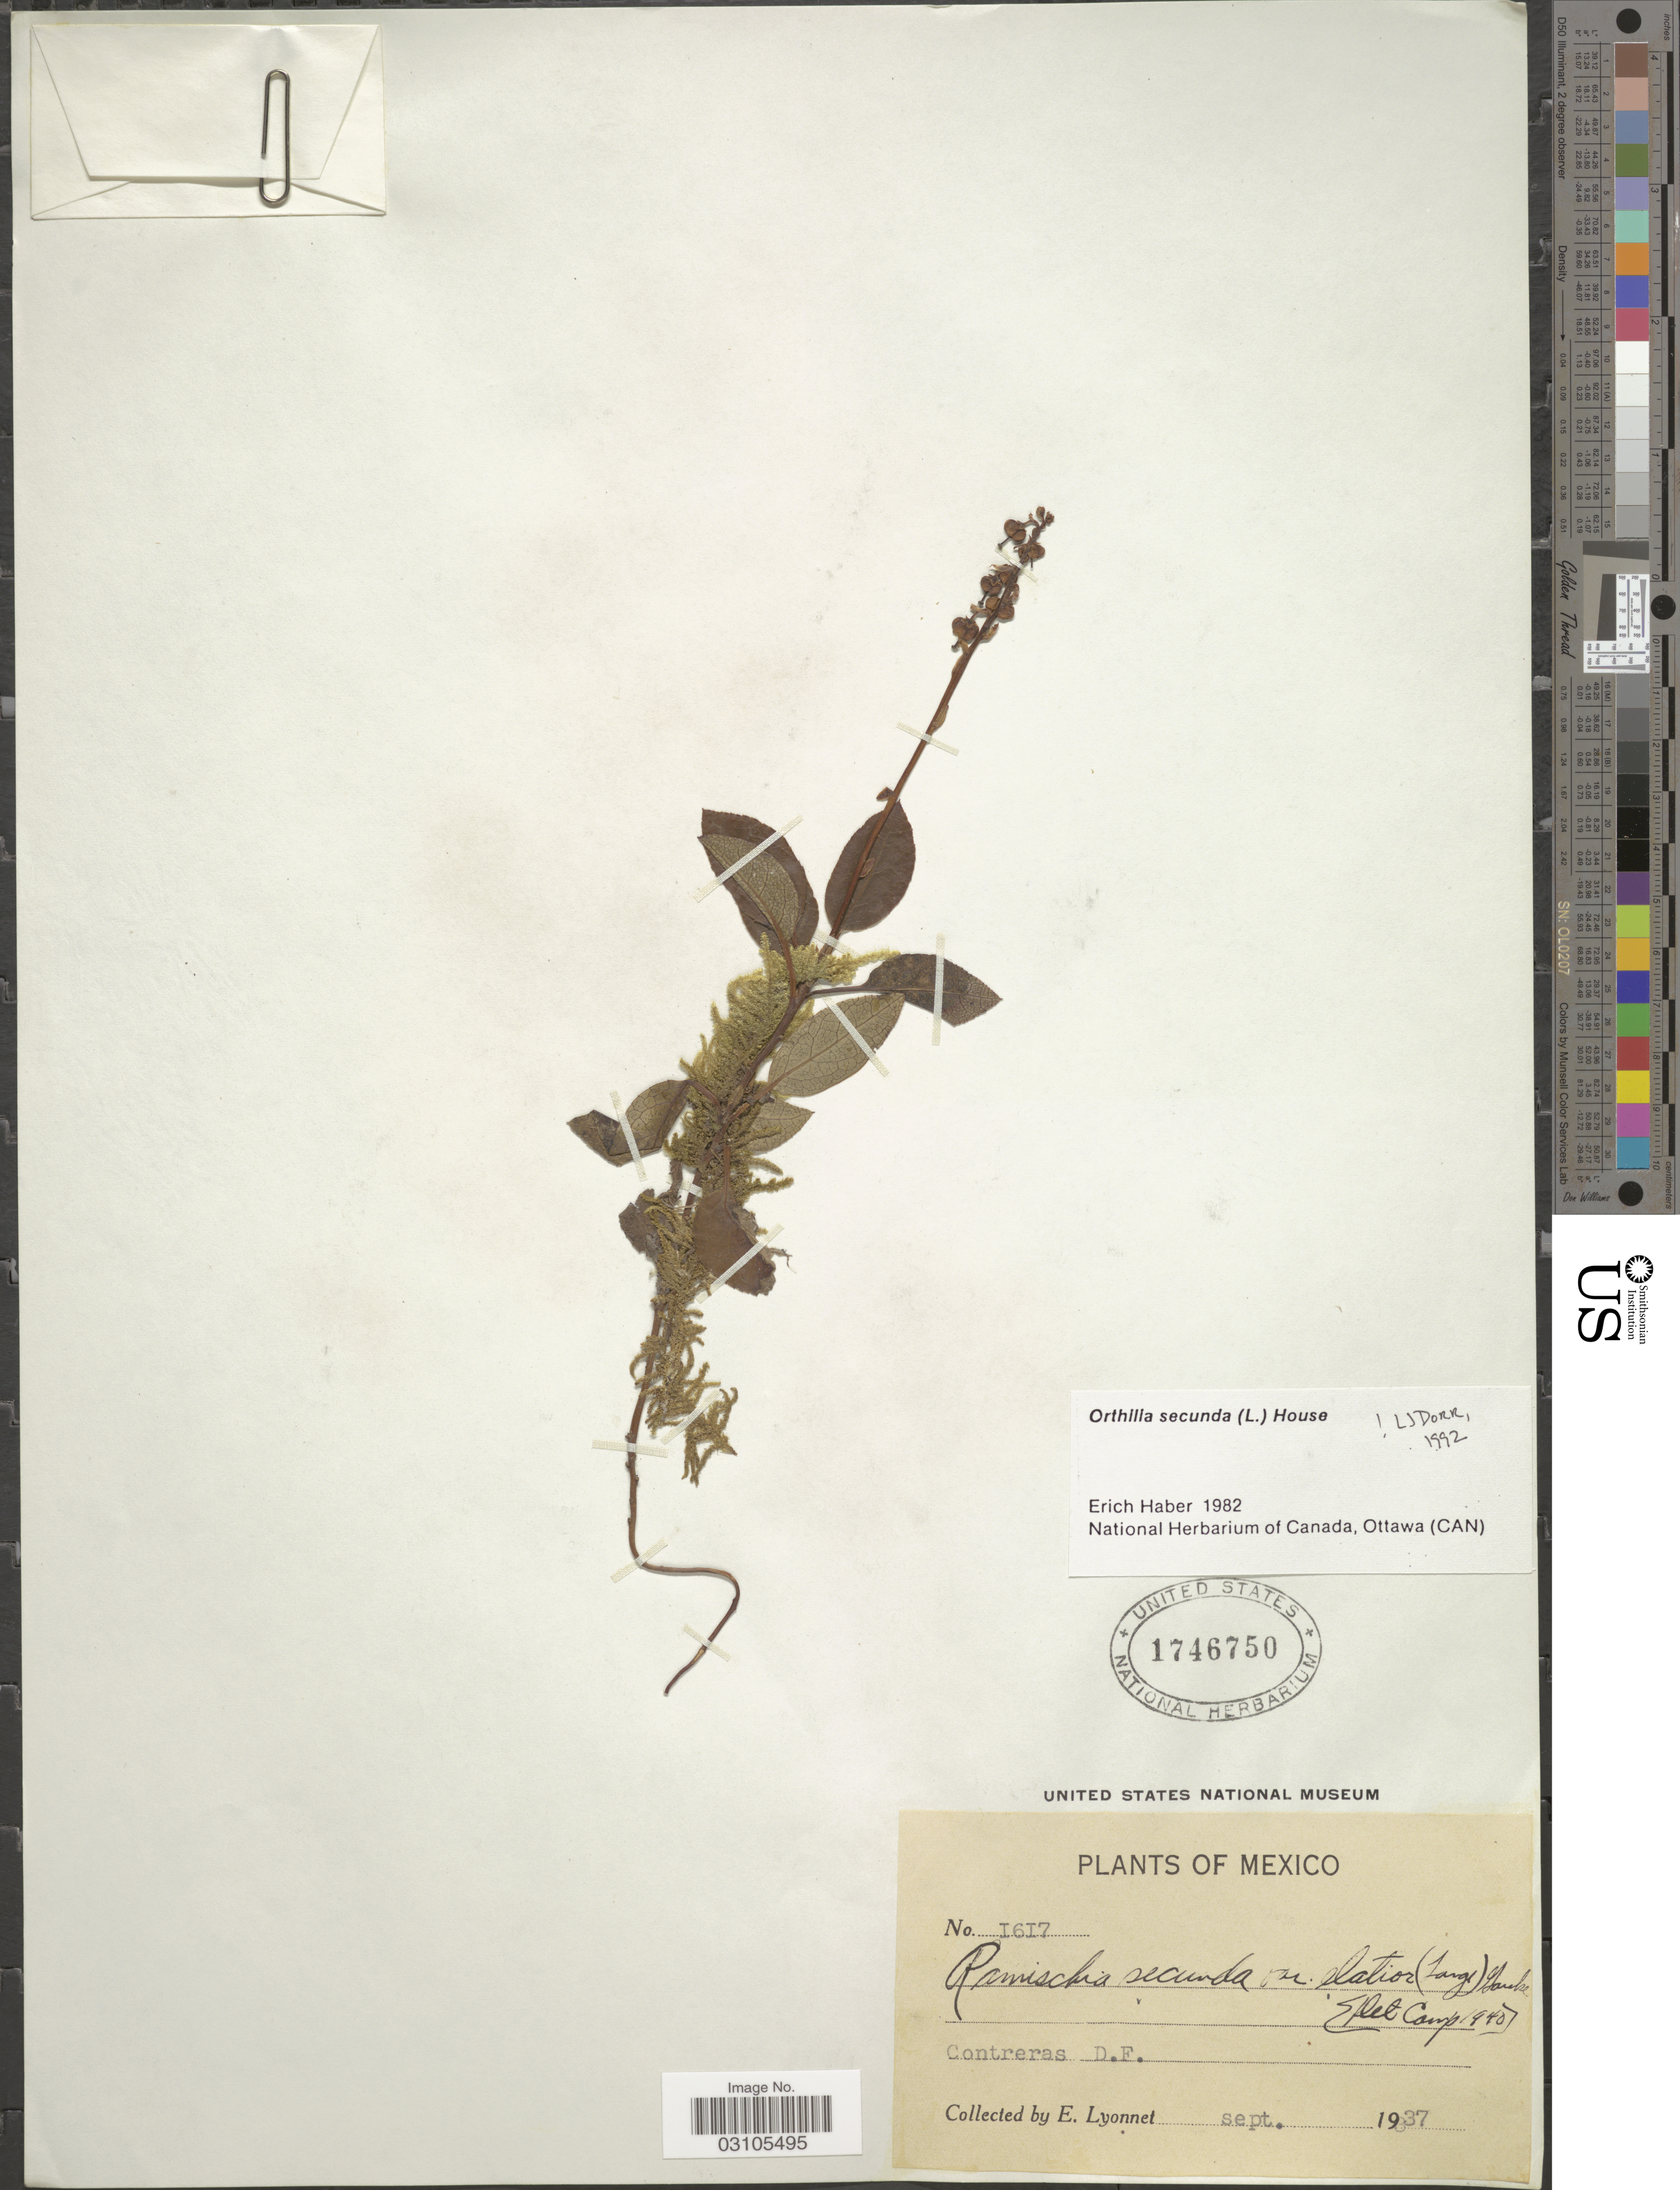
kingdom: Plantae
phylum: Tracheophyta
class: Magnoliopsida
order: Ericales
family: Ericaceae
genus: Orthilia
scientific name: Orthilia secunda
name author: (L.) House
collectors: E. Lyonnet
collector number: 1617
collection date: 1937-09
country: Mexico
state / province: Distrito Federal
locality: Contreras.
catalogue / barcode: US 1746750